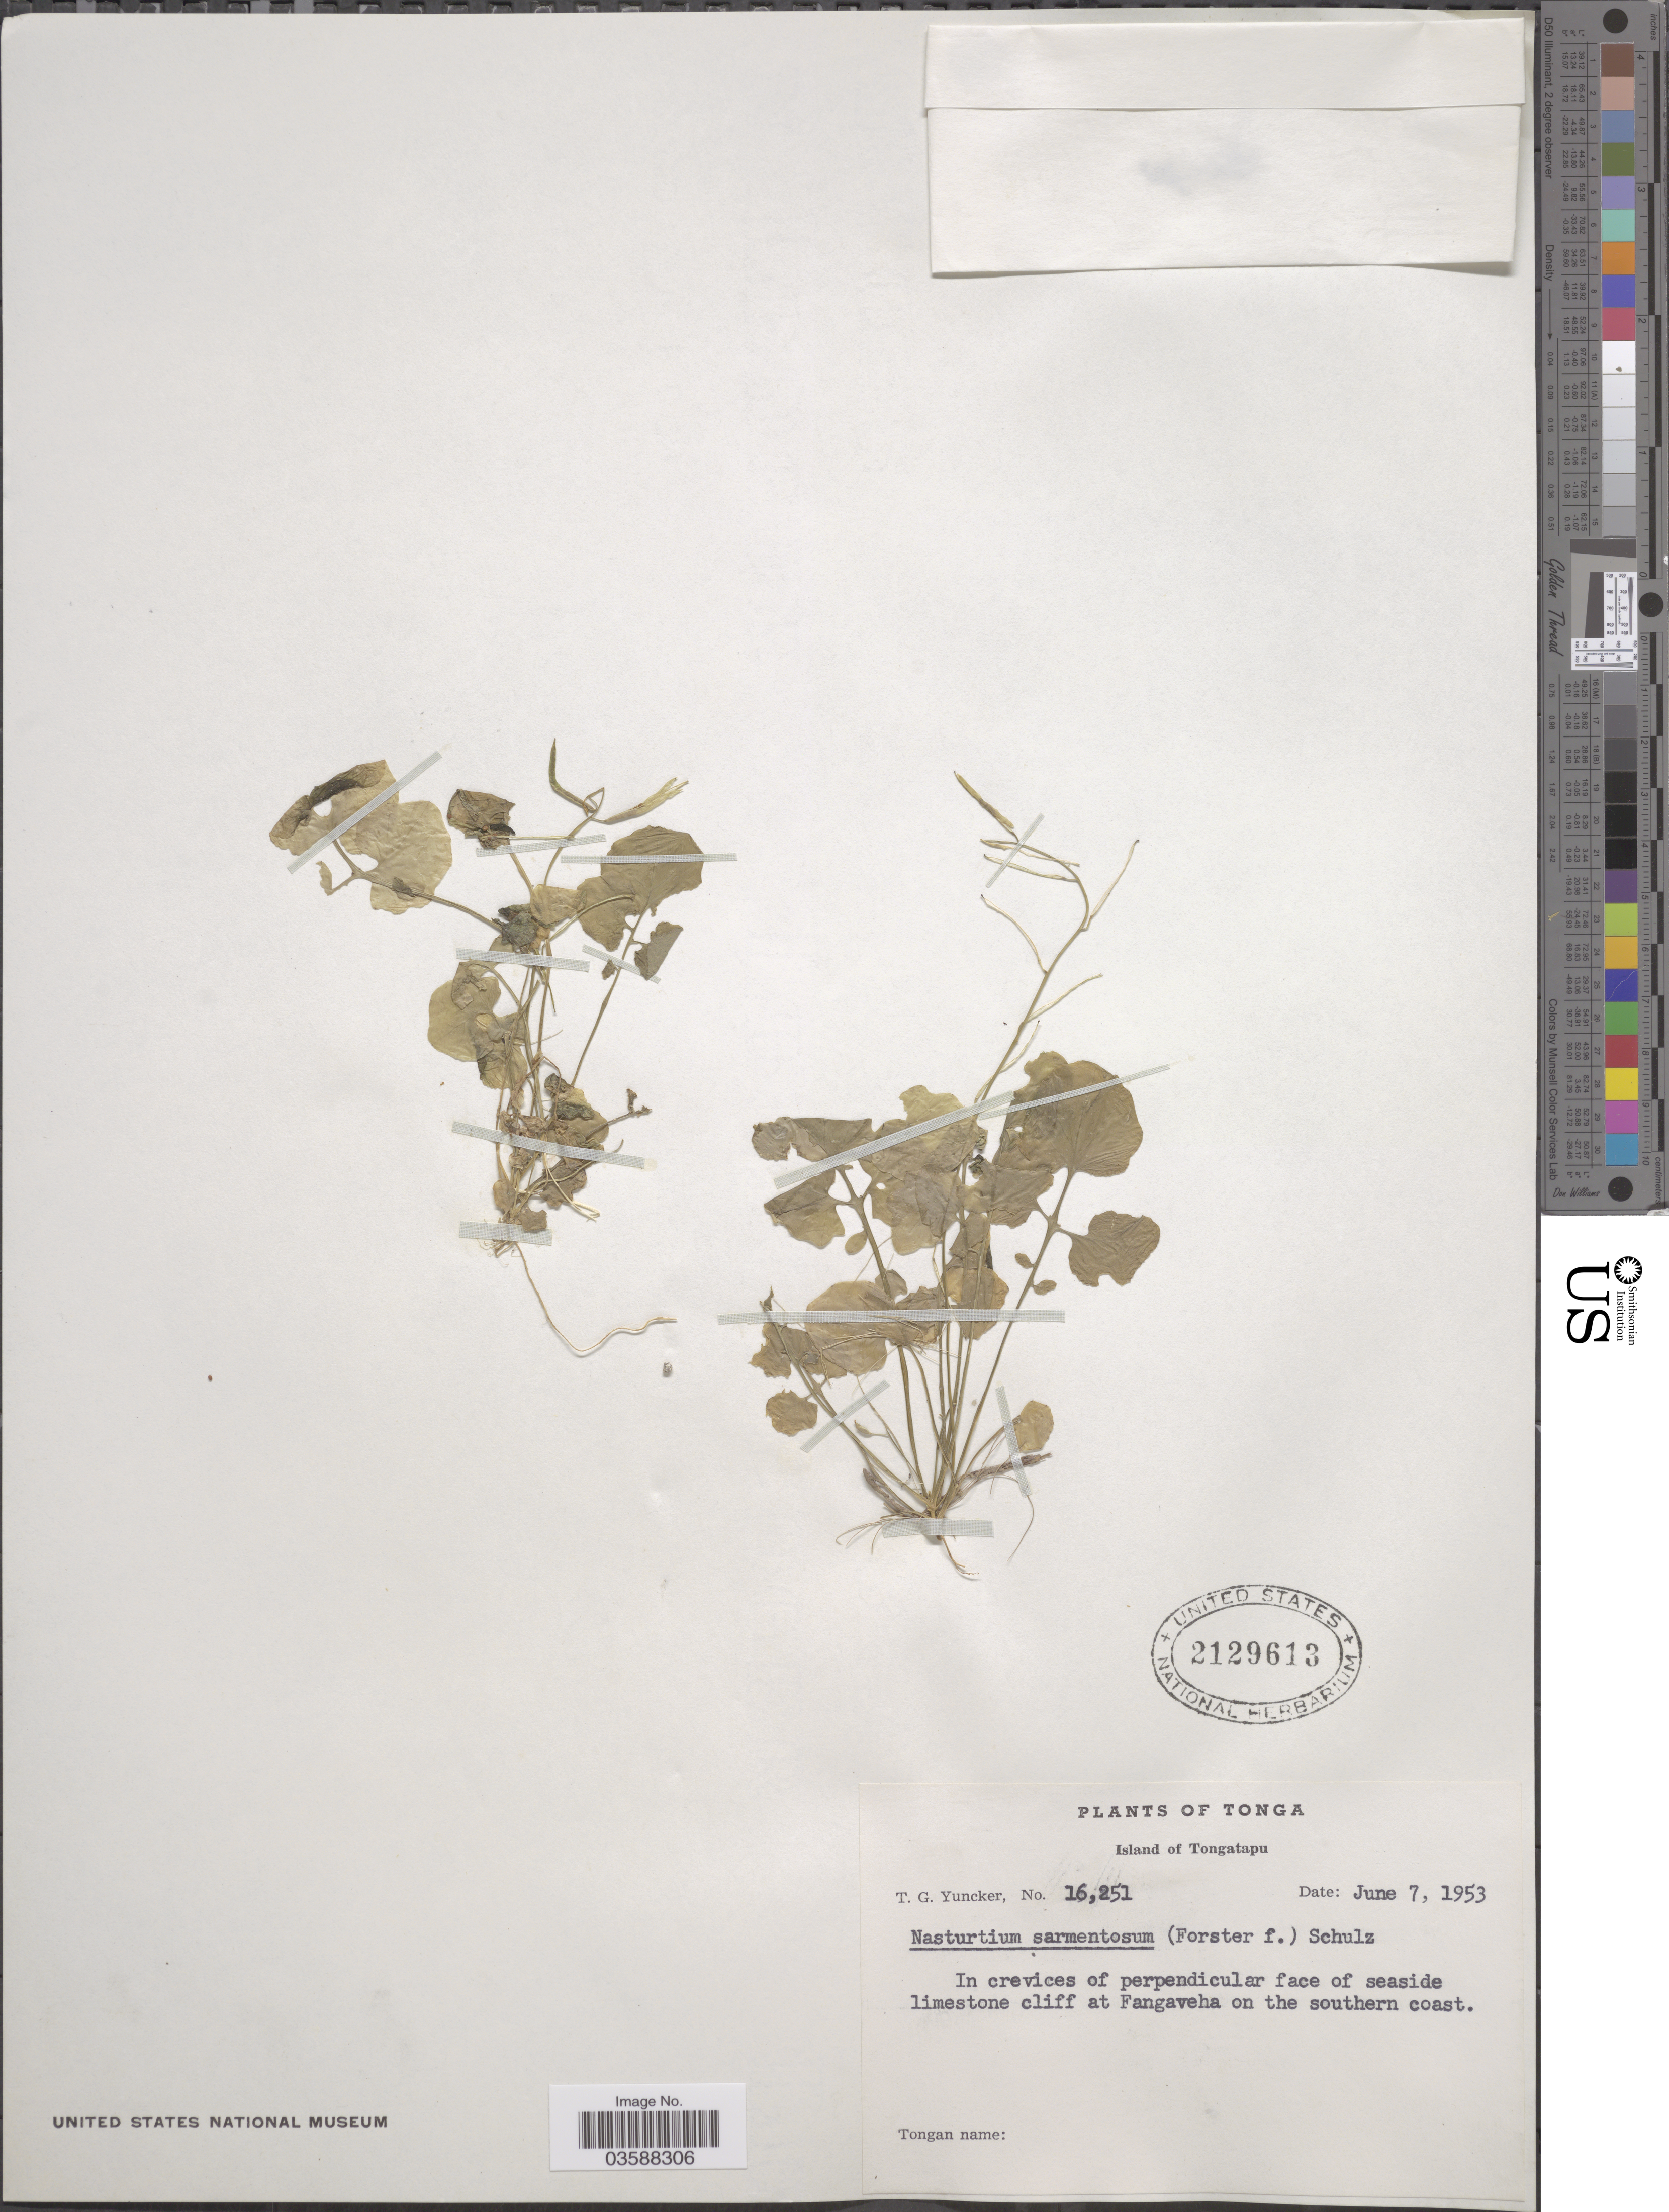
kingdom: Plantae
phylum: Tracheophyta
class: Magnoliopsida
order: Brassicales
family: Brassicaceae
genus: Rorippa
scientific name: Rorippa sarmentosa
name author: (Sol. ex G. Forst.) J.F. Macbr.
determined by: Strong, M. T., (US), Smithsonian Institution - National Museum of Natural History (UNITED STATES)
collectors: T. G. Yuncker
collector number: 16251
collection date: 1953-06-07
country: Tonga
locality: Island of Tongatapu. In crevices of perpendicular face of seaside limestone cliff at Fangaveha on the southern coast.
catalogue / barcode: US 2129613